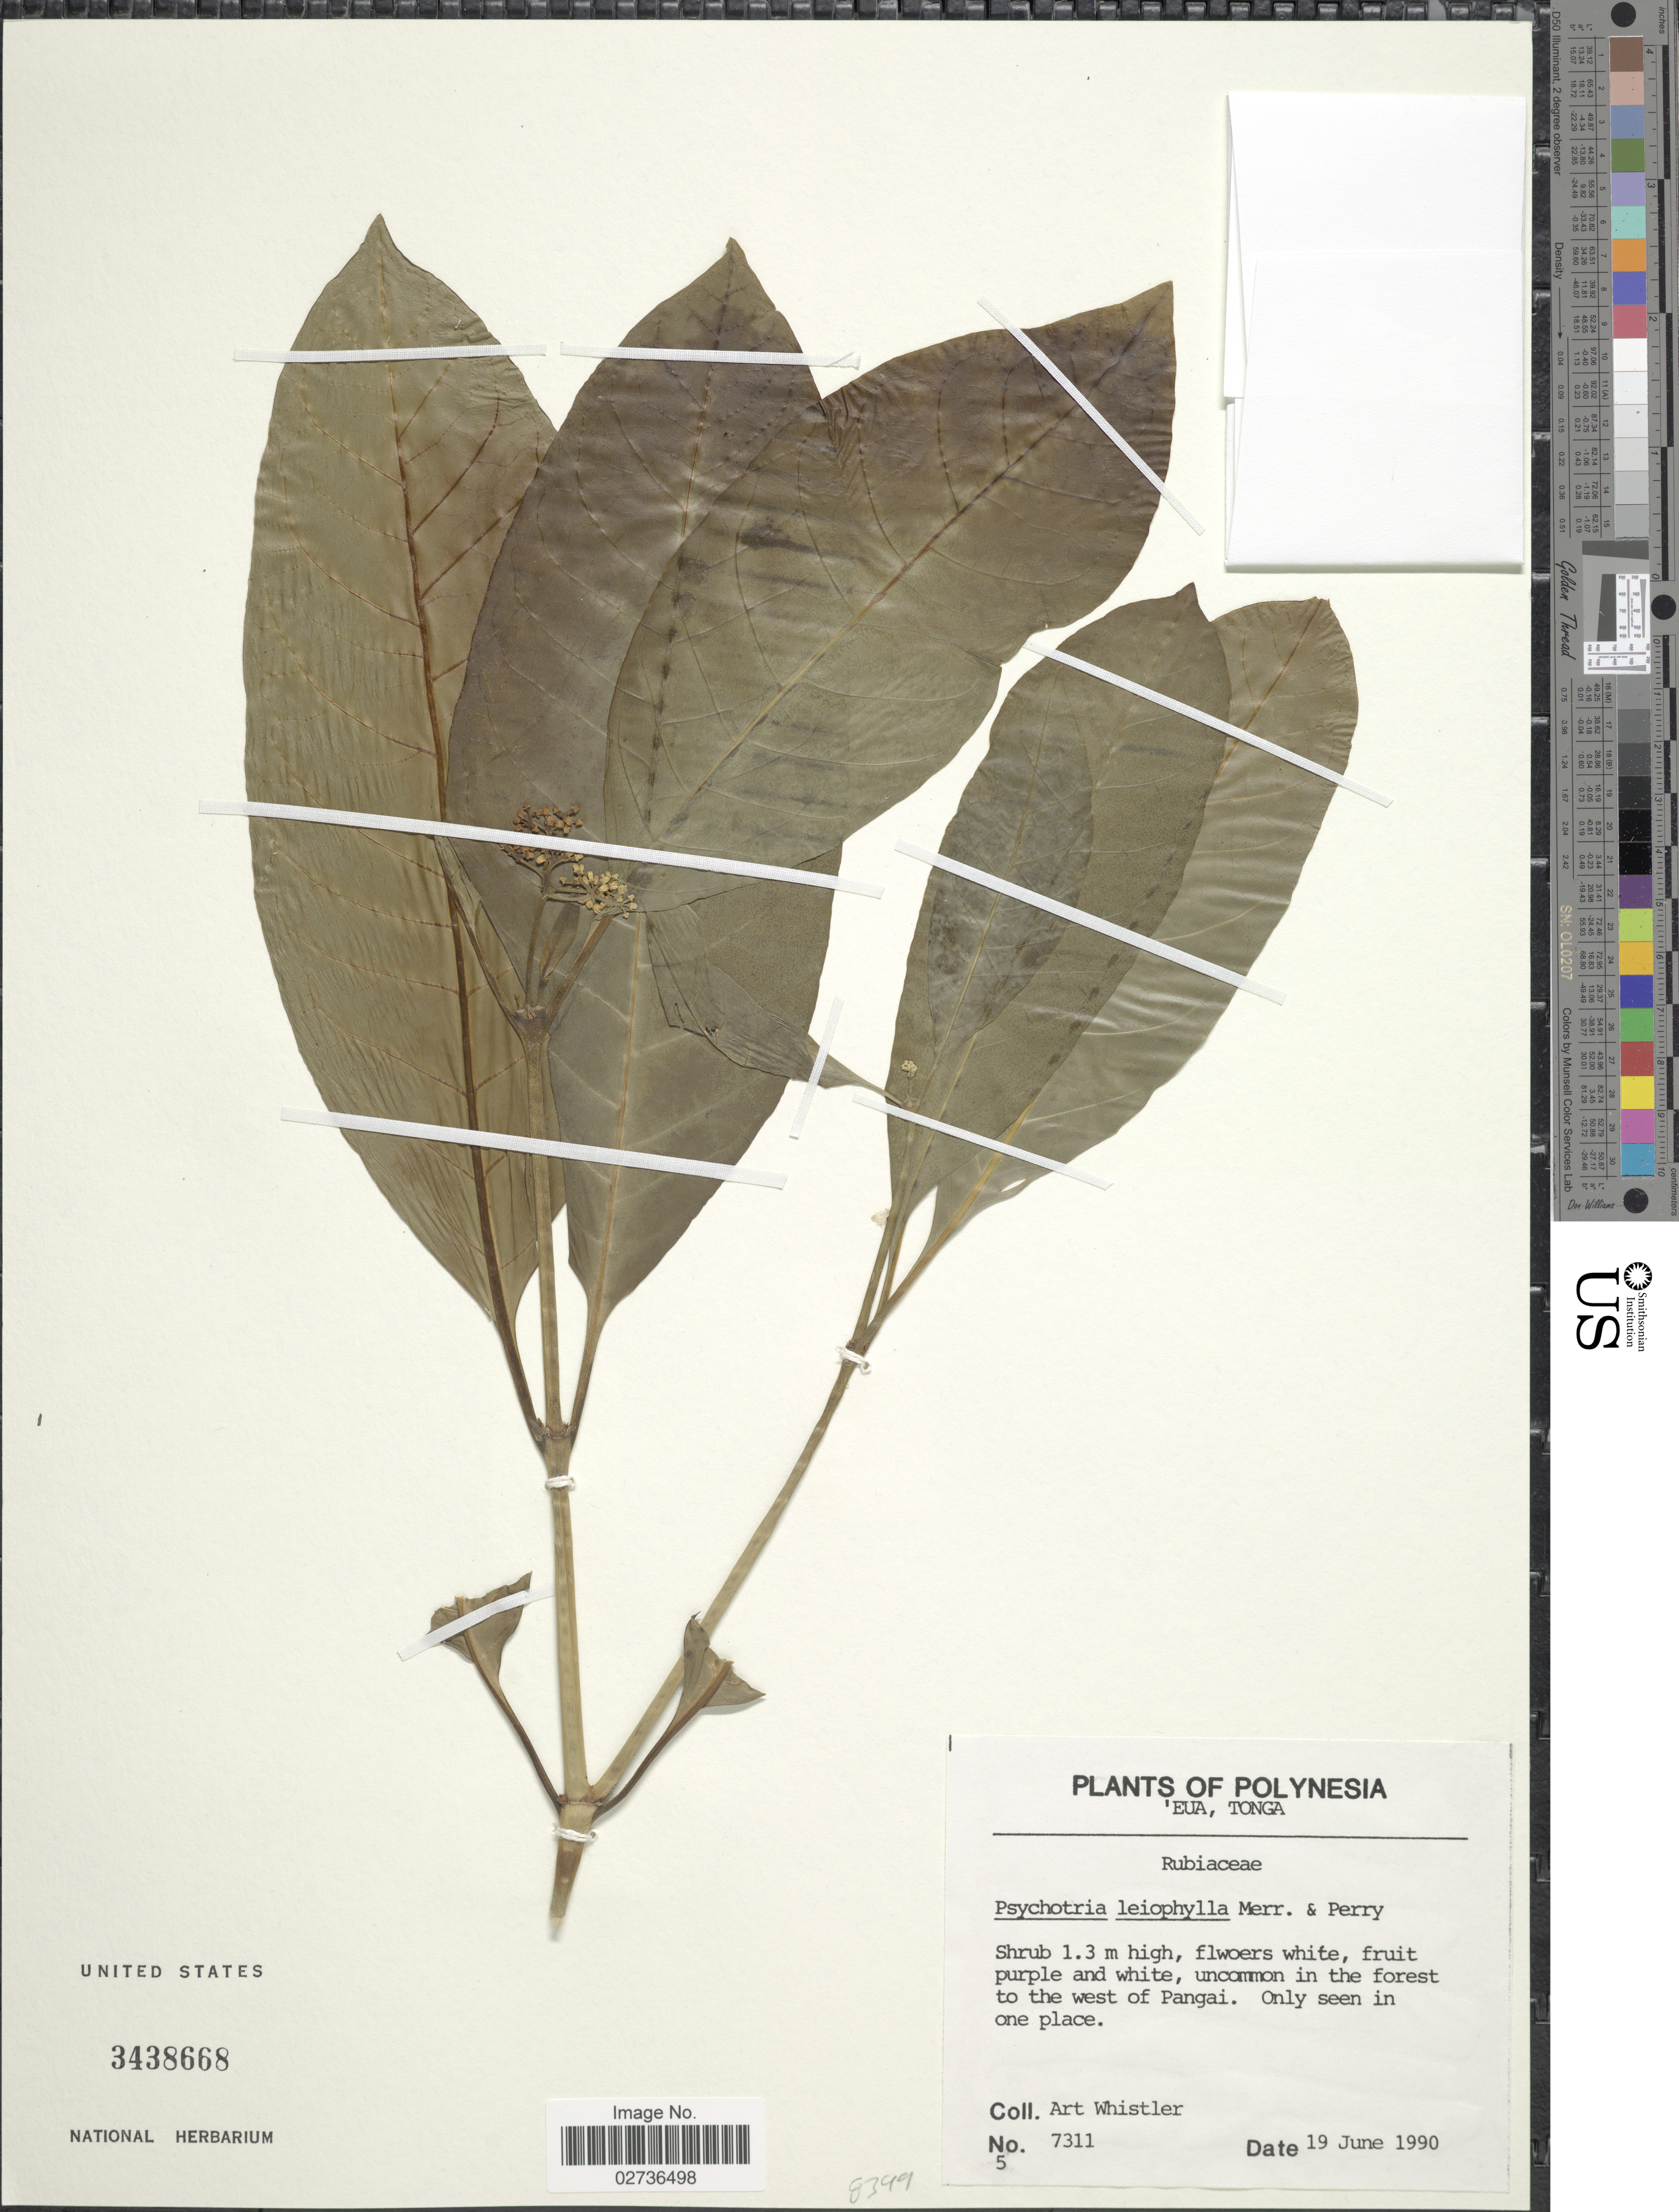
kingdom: Plantae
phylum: Tracheophyta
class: Magnoliopsida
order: Gentianales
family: Rubiaceae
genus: Psychotria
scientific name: Psychotria leiophloea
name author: Merr. & L.M. Perry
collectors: A. Whistler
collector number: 7311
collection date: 1990-06-19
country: Tonga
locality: Polynesia, Eua, Tonga, uncommon in the forest to the west of Pangai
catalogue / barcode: US 3438668